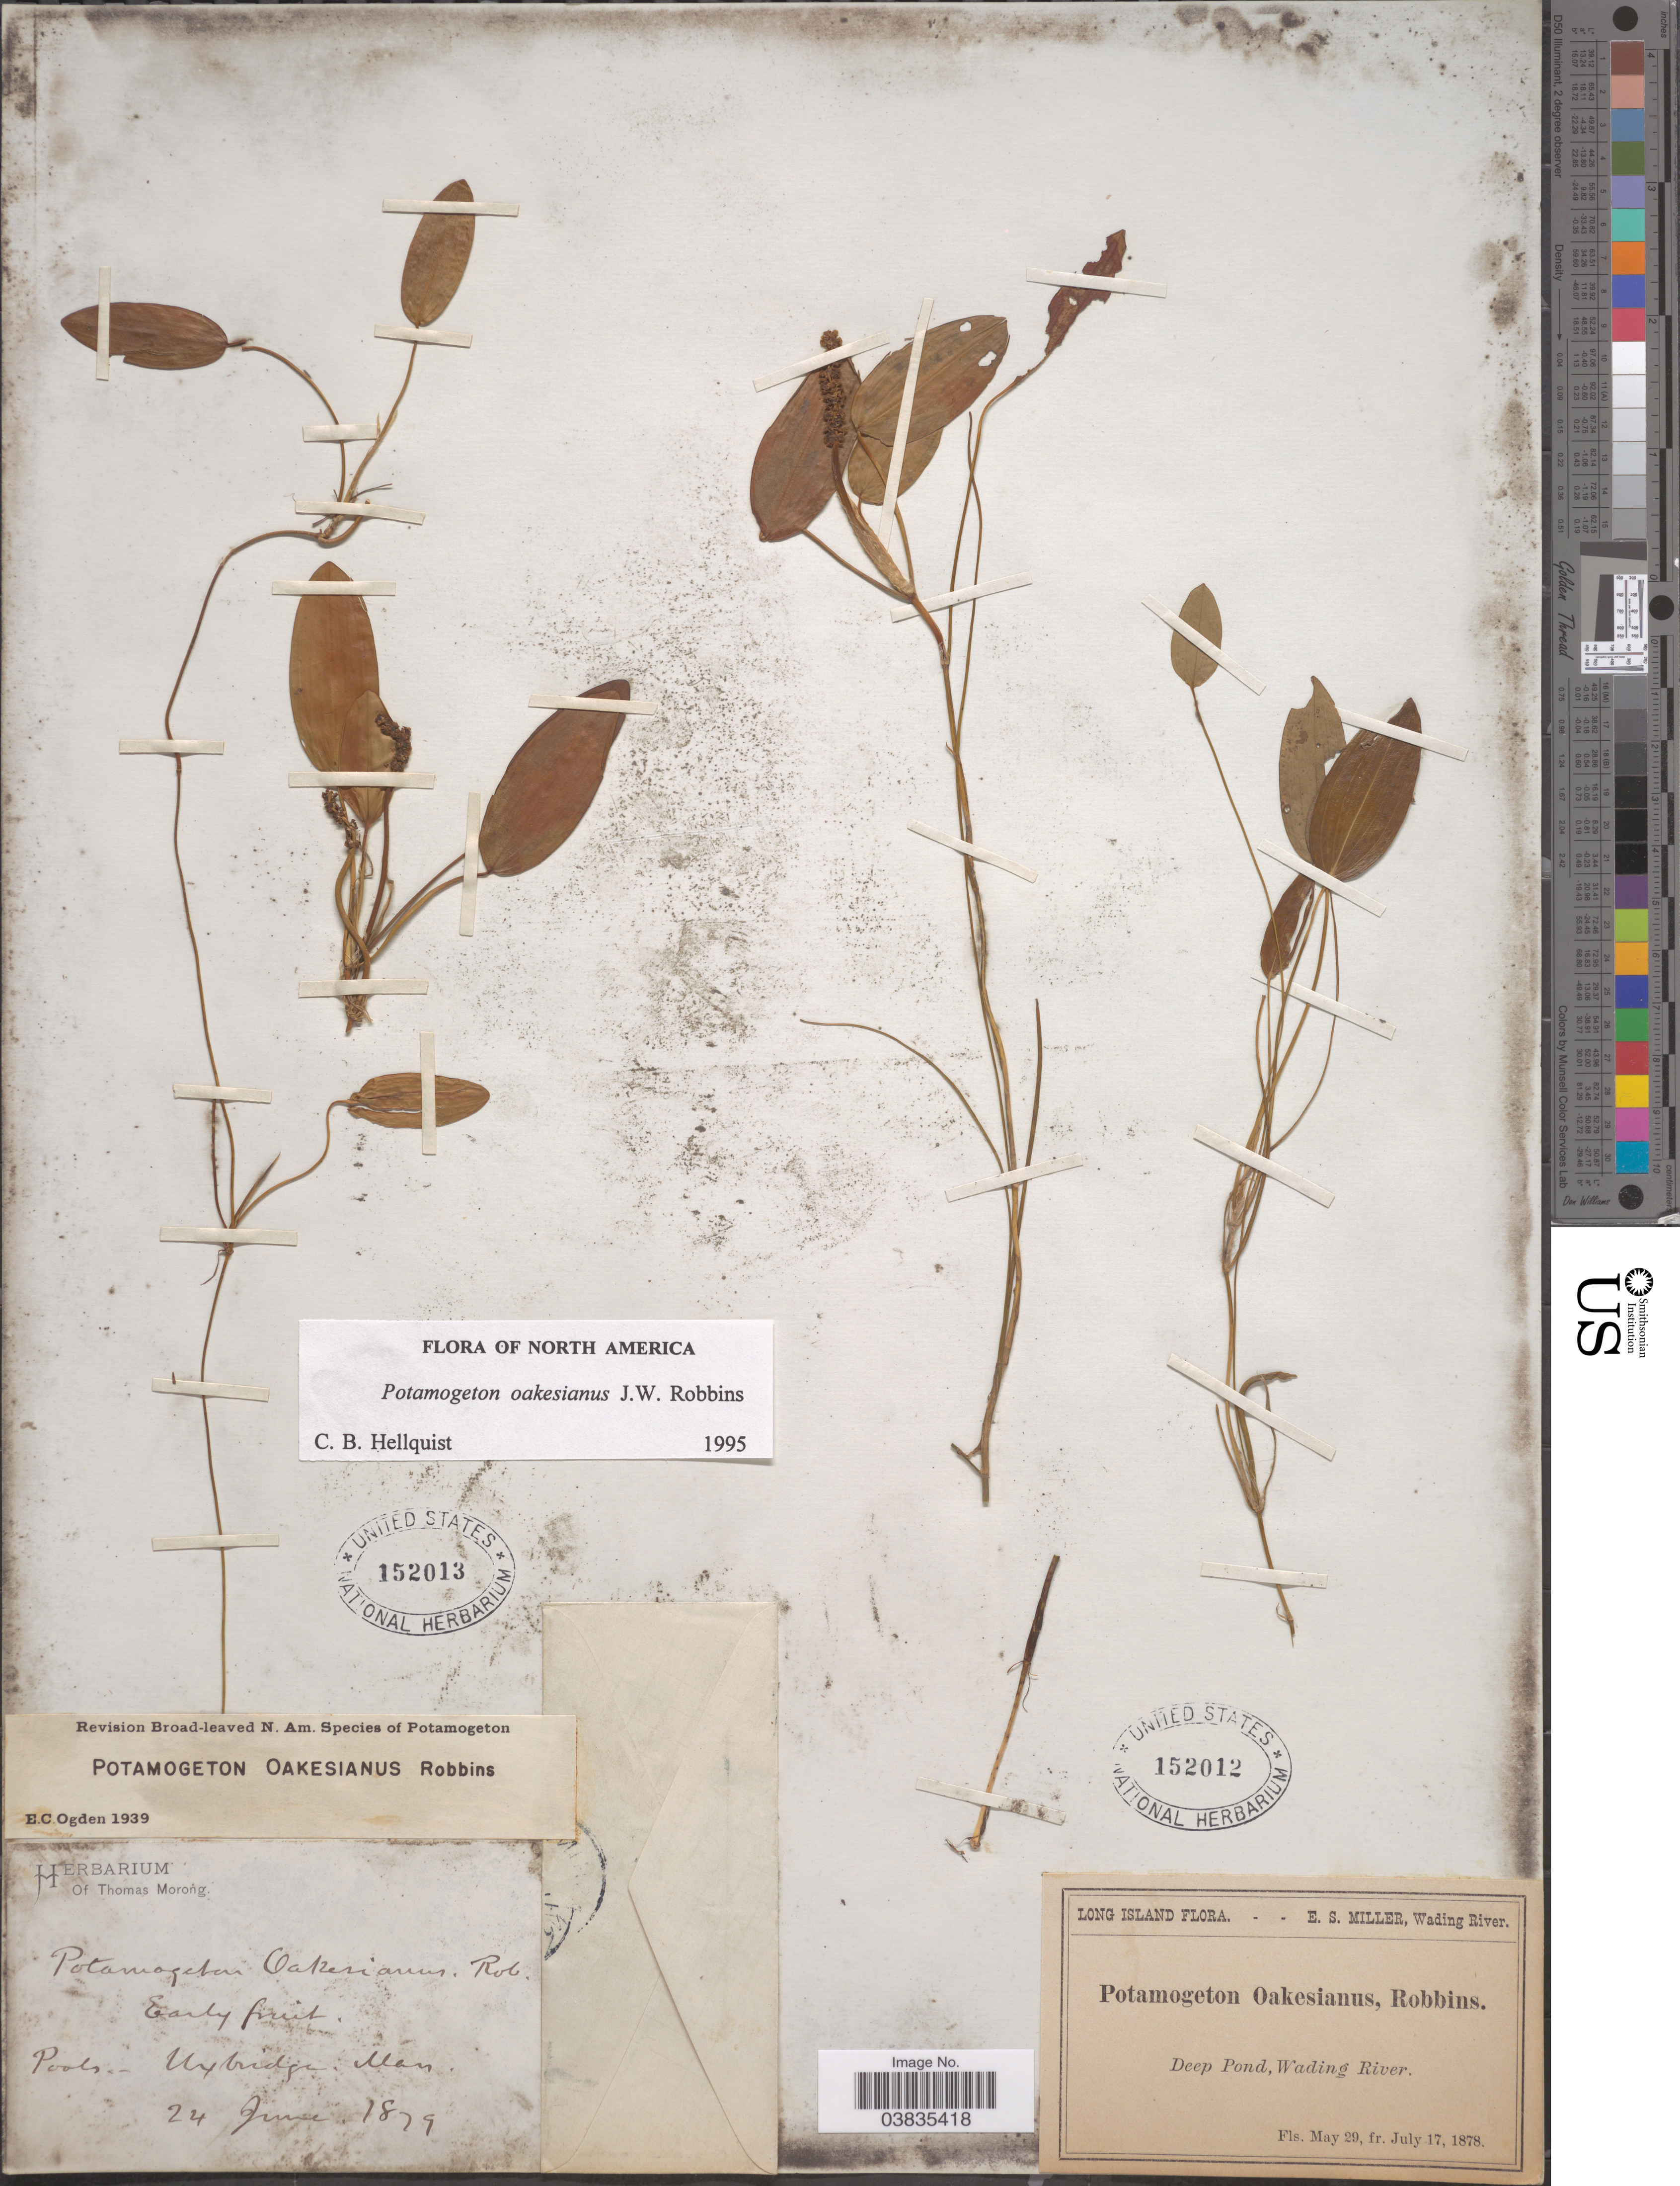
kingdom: Plantae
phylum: Tracheophyta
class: Liliopsida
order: Alismatales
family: Potamogetonaceae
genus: Potamogeton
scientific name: Potamogeton oakesianus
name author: J.W. Robbins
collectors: ex Herb. T. Morong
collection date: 1879-06-24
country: United States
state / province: Massachusetts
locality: Uxbridge.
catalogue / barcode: US 152013-2